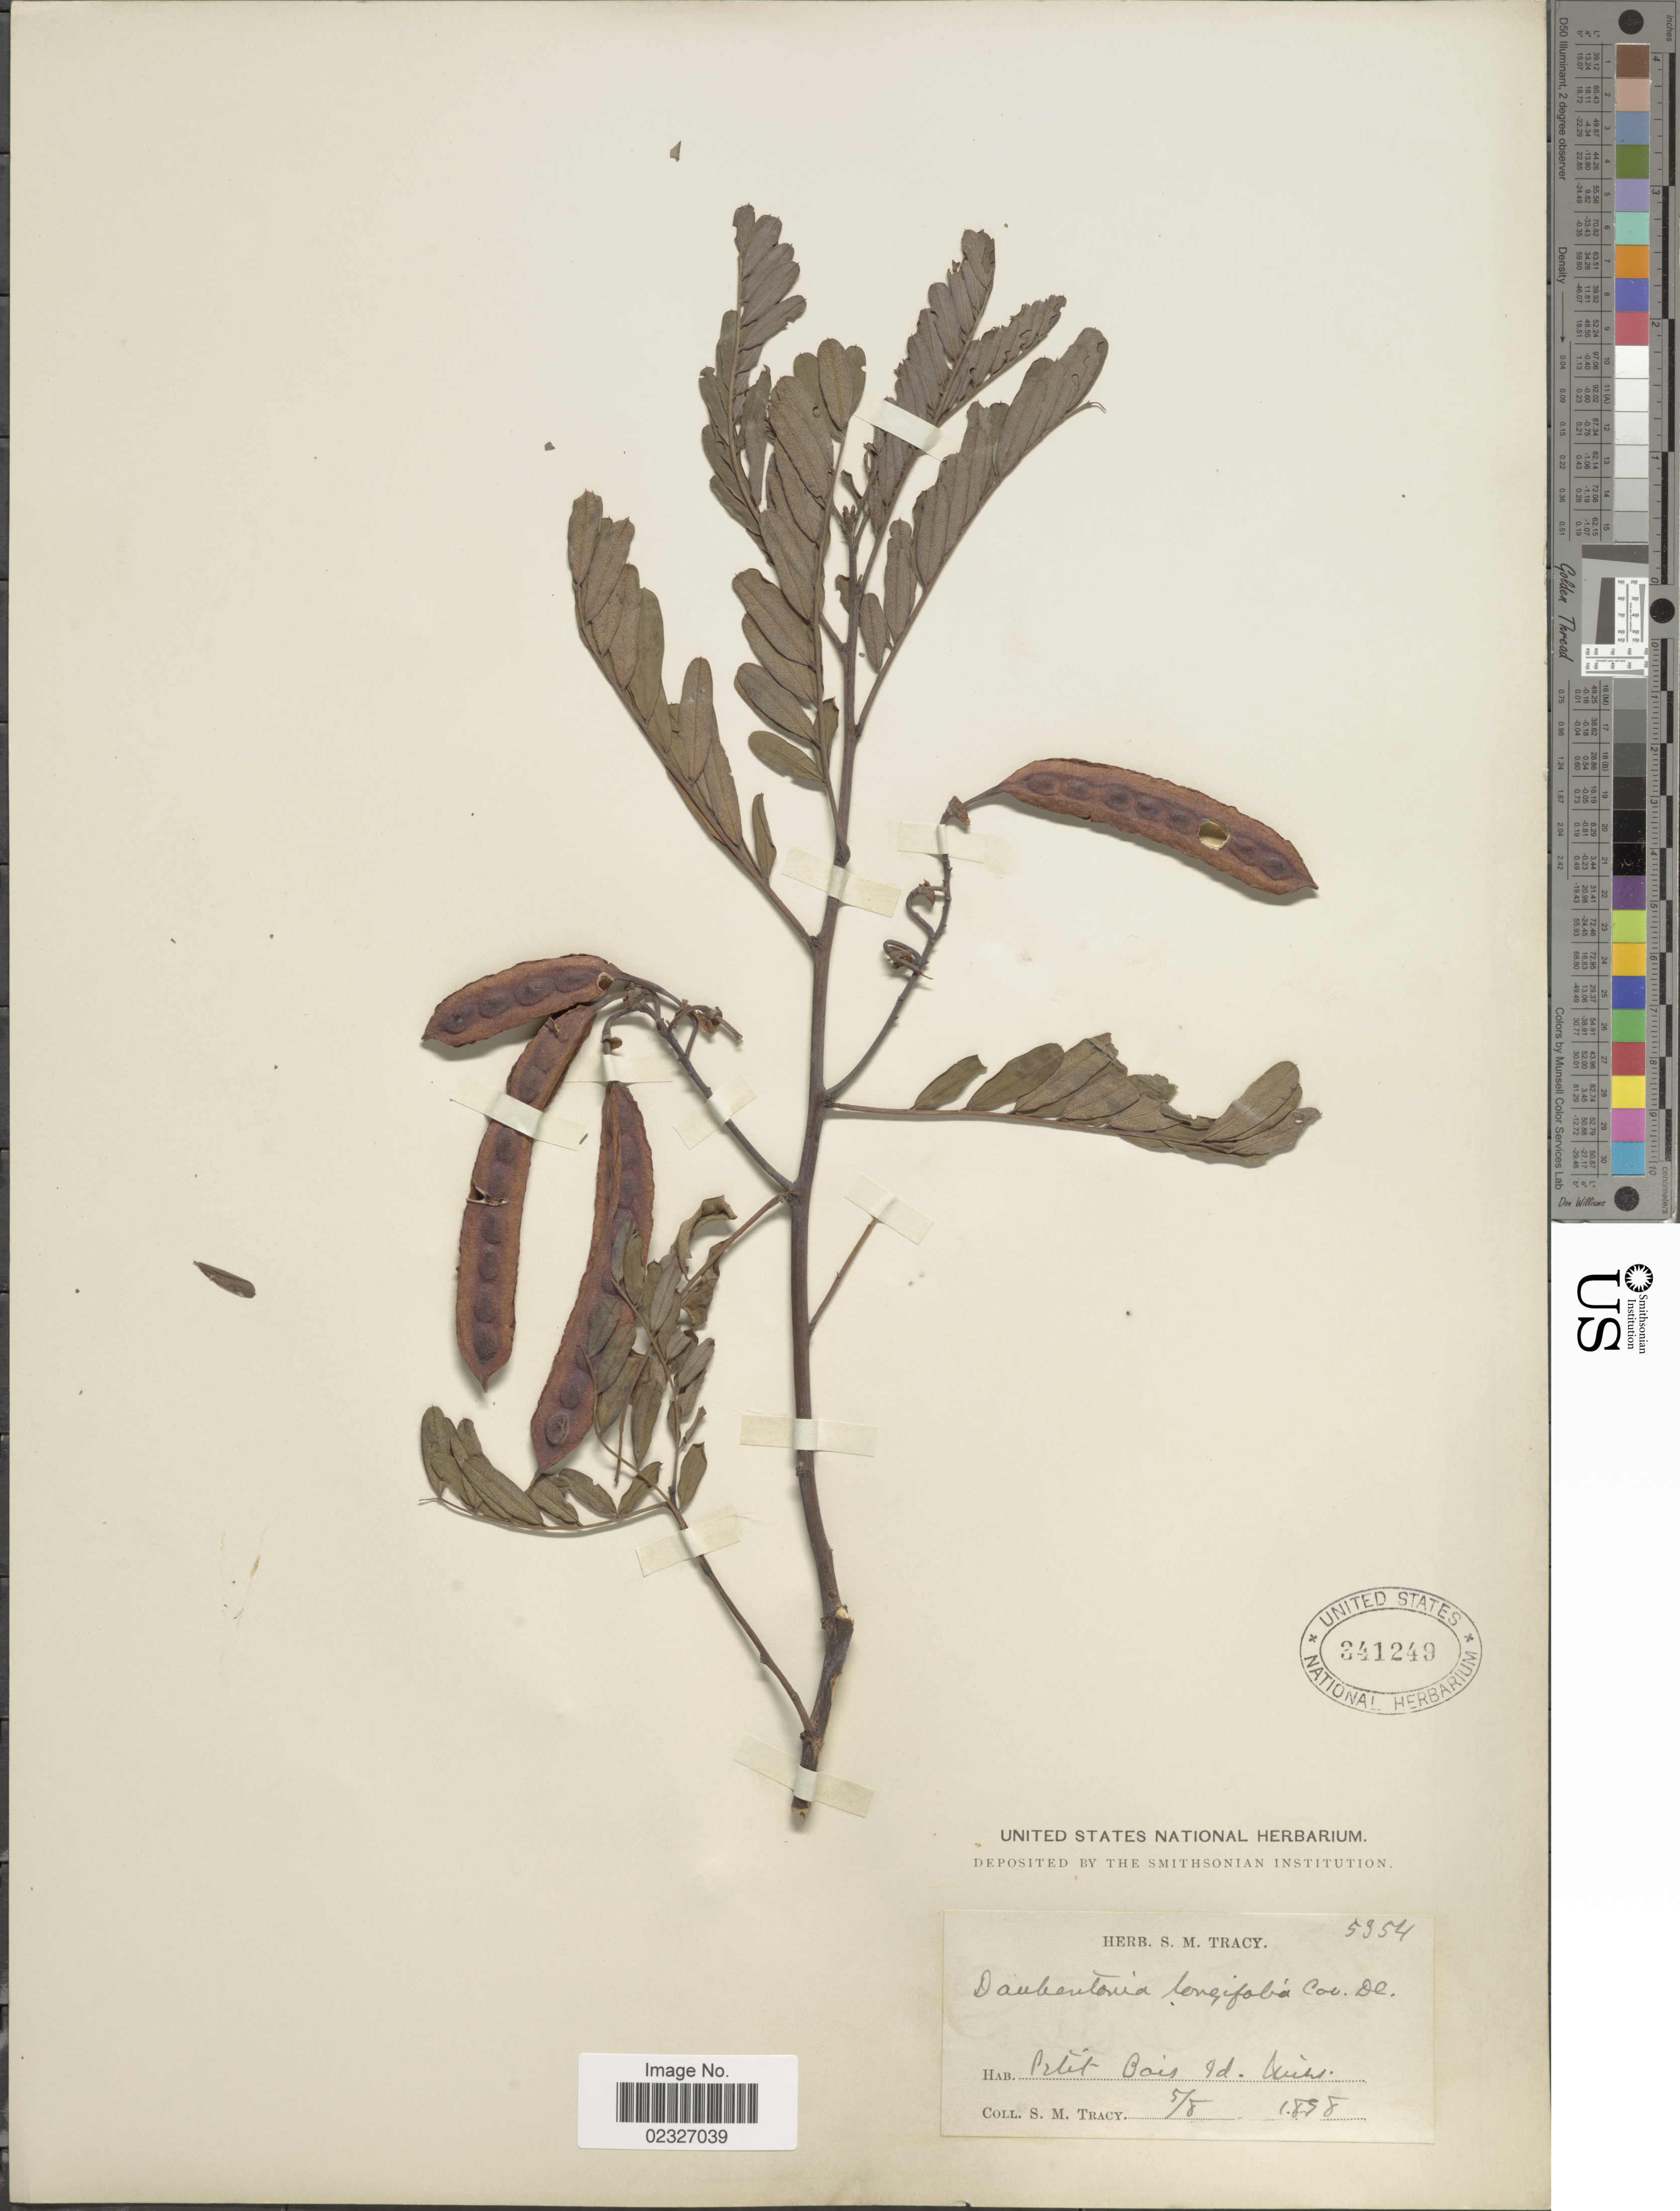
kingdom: Plantae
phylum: Tracheophyta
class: Magnoliopsida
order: Fabales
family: Fabaceae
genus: Sesbania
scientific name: Sesbania punicea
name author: (Cav.) Benth.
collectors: S. M. Tracy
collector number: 5954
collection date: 1898-05-08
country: United States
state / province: Mississippi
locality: Petit Bois Ld.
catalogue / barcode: US 341249